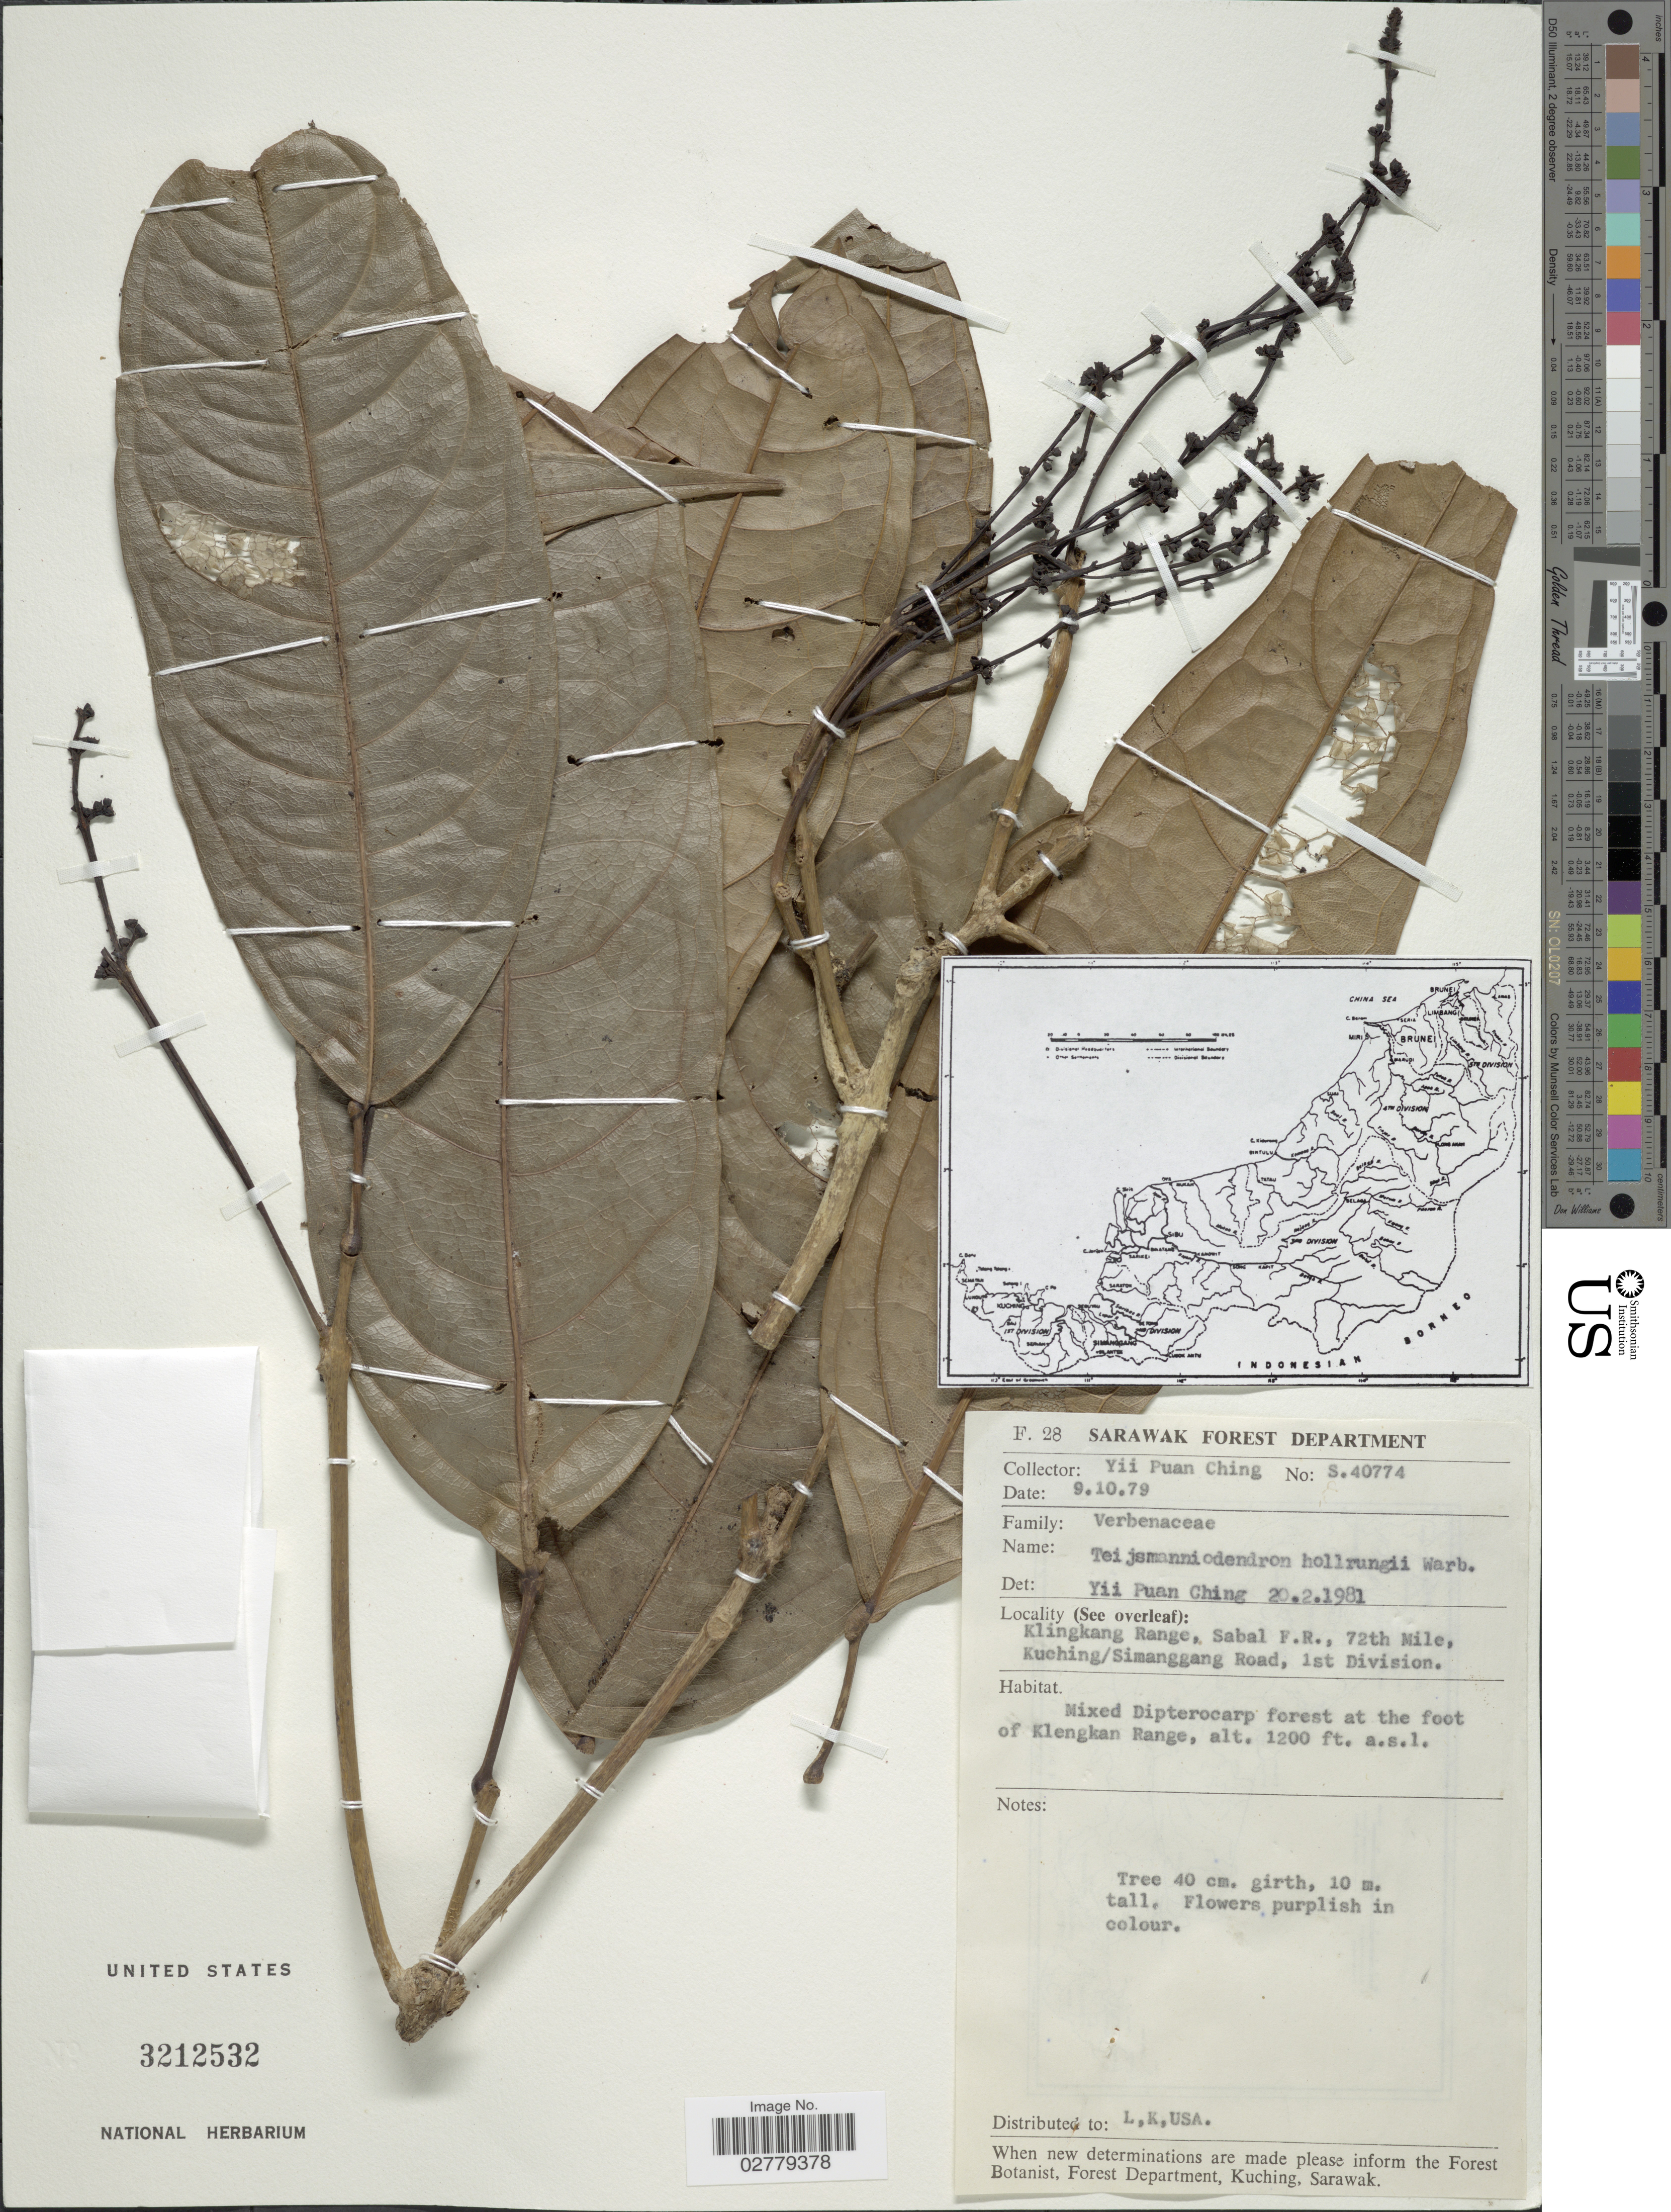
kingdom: Plantae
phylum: Tracheophyta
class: Magnoliopsida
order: Lamiales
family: Lamiaceae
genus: Teijsmanniodendron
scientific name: Teijsmanniodendron hollrungii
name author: (Warb.) Kosterm.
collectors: Y. P. Ching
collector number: S40774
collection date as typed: Transcribed d/m/y: 9/10/79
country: Malaysia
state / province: Sarawak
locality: Klingkang Range, Sabal F.R., 72th Mile, Kuching/Simanggang Road, 1st Division. Mixed Dipterocarp forest at the foot of Klengkan Range.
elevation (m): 366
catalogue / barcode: US 3212532